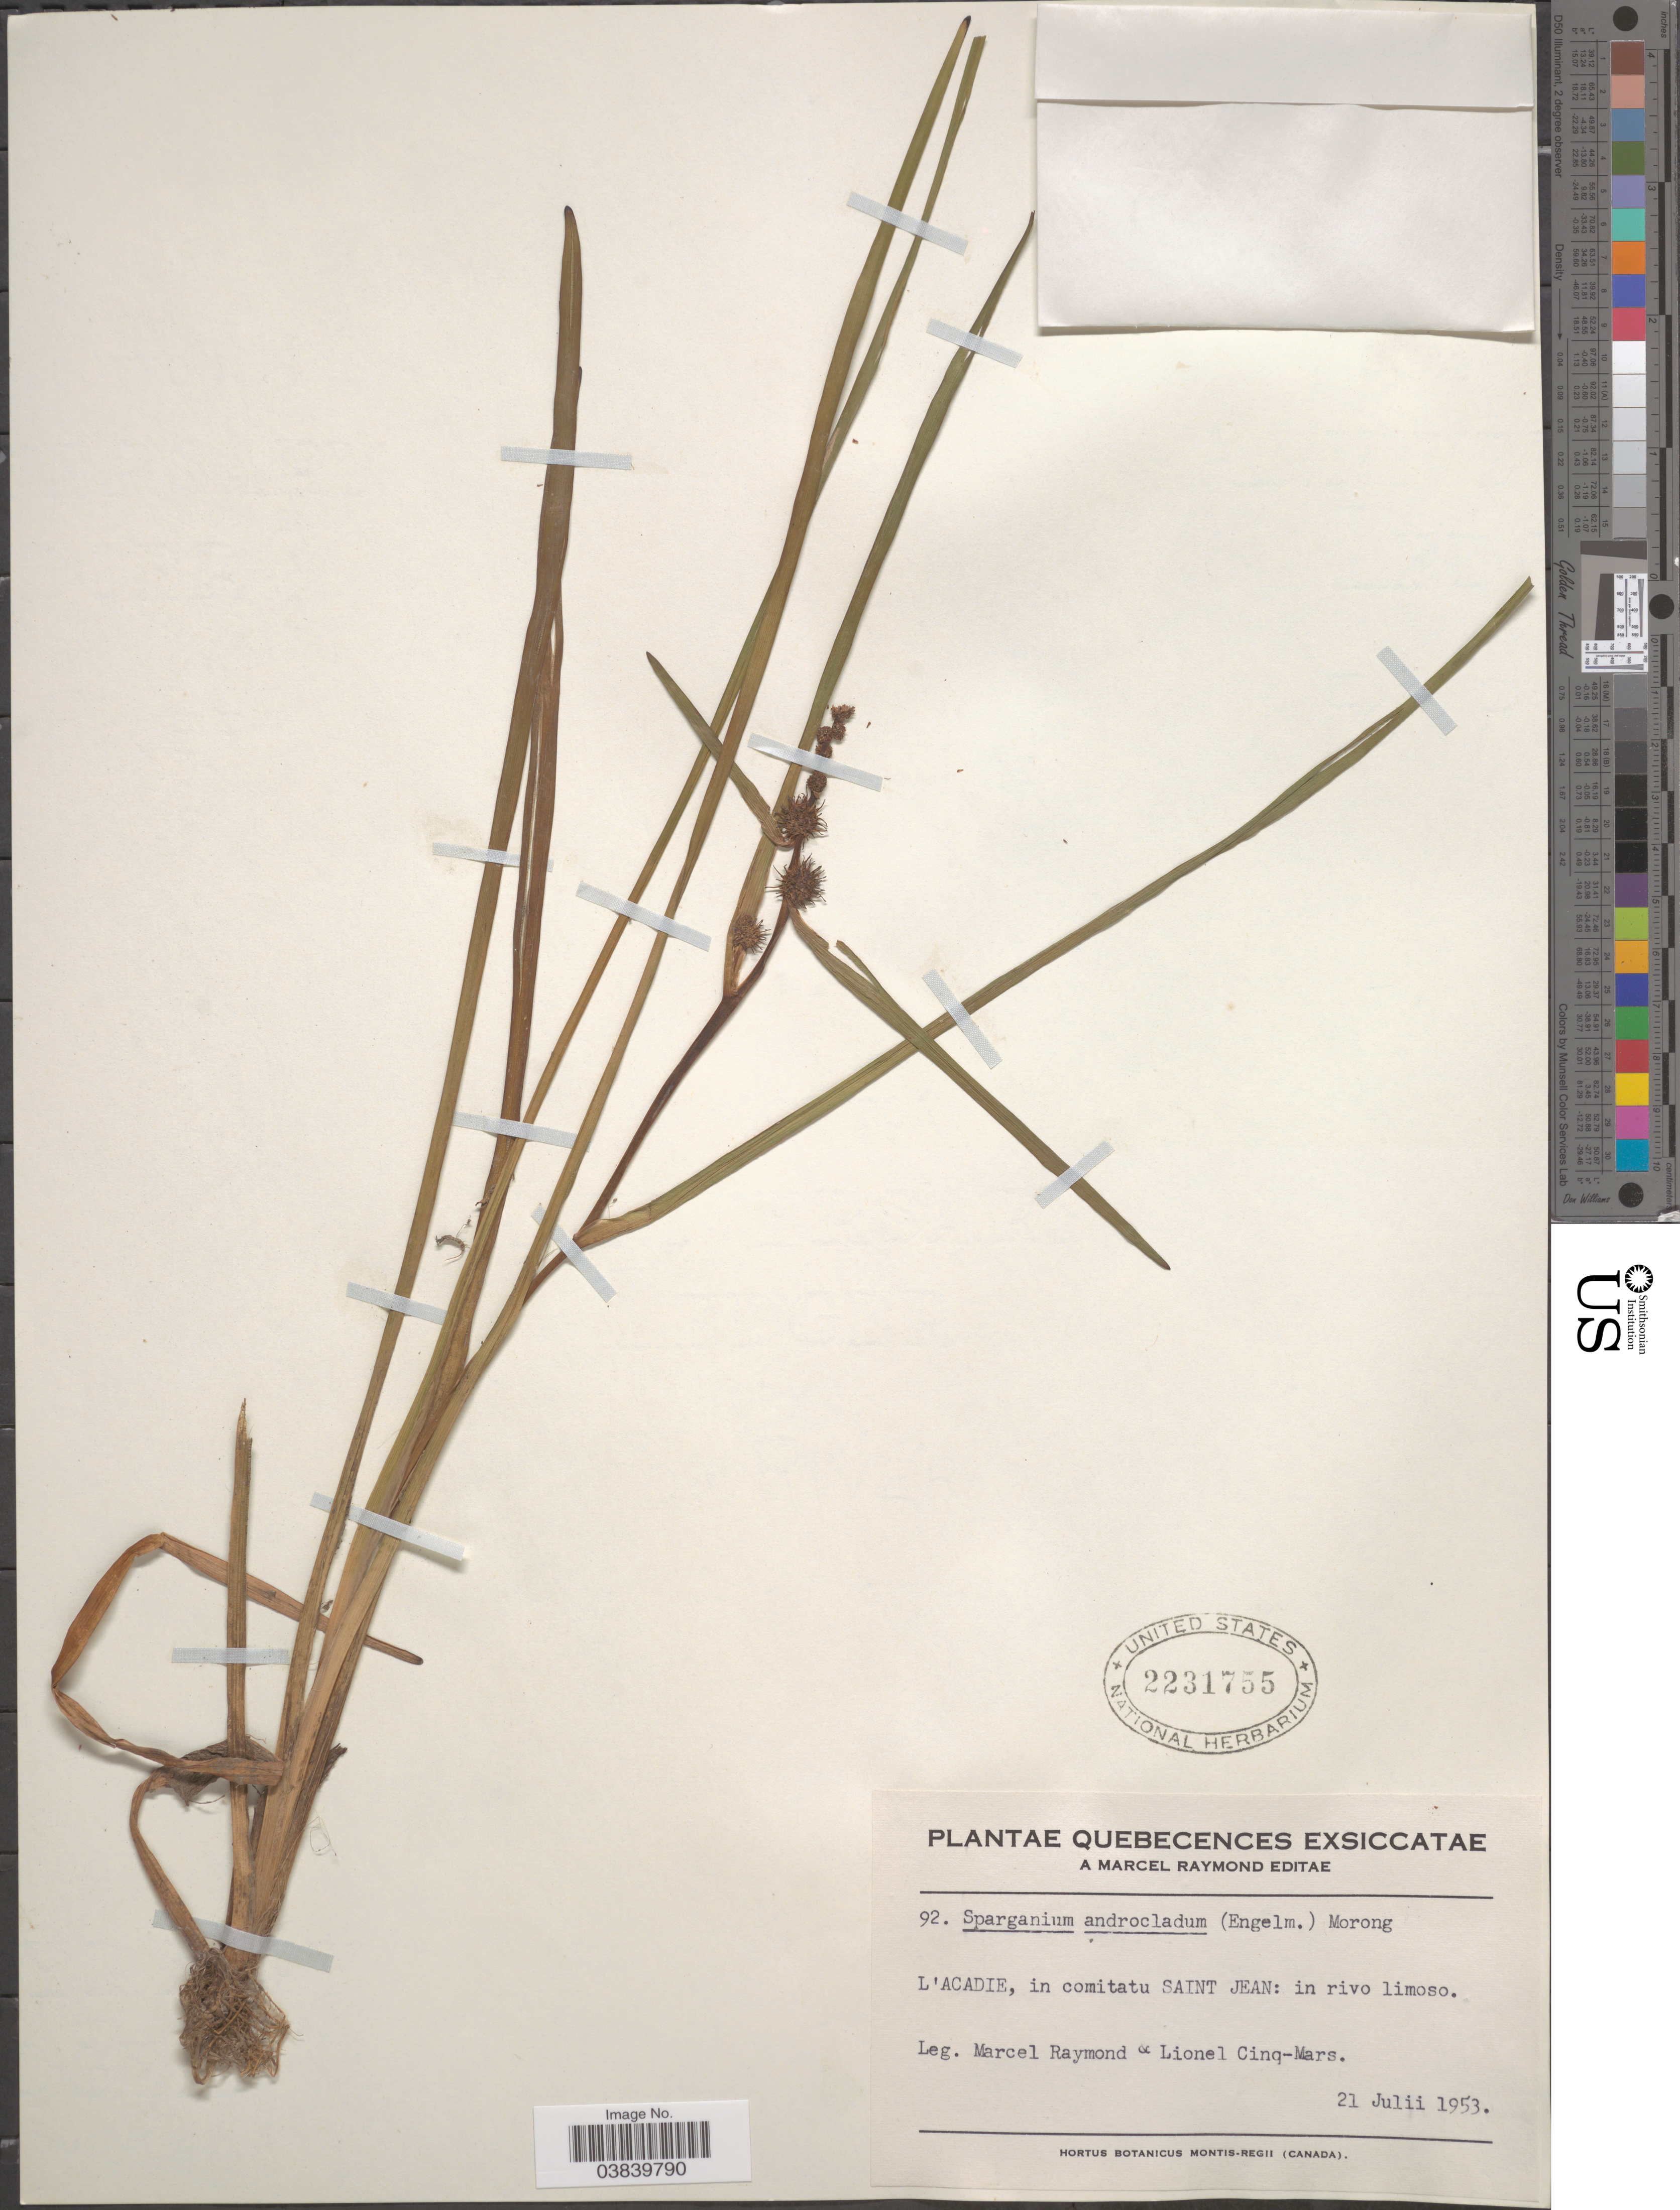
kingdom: Plantae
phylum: Tracheophyta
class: Liliopsida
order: Poales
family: Typhaceae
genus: Sparganium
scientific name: Sparganium americanum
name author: Nutt.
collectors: M. Raymond & L. Cinq-Mars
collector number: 92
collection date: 1953-07-21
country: Canada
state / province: Quebec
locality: L'Acadie, in comitatu Saint Jean: in rivo limoso.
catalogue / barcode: US 2231755